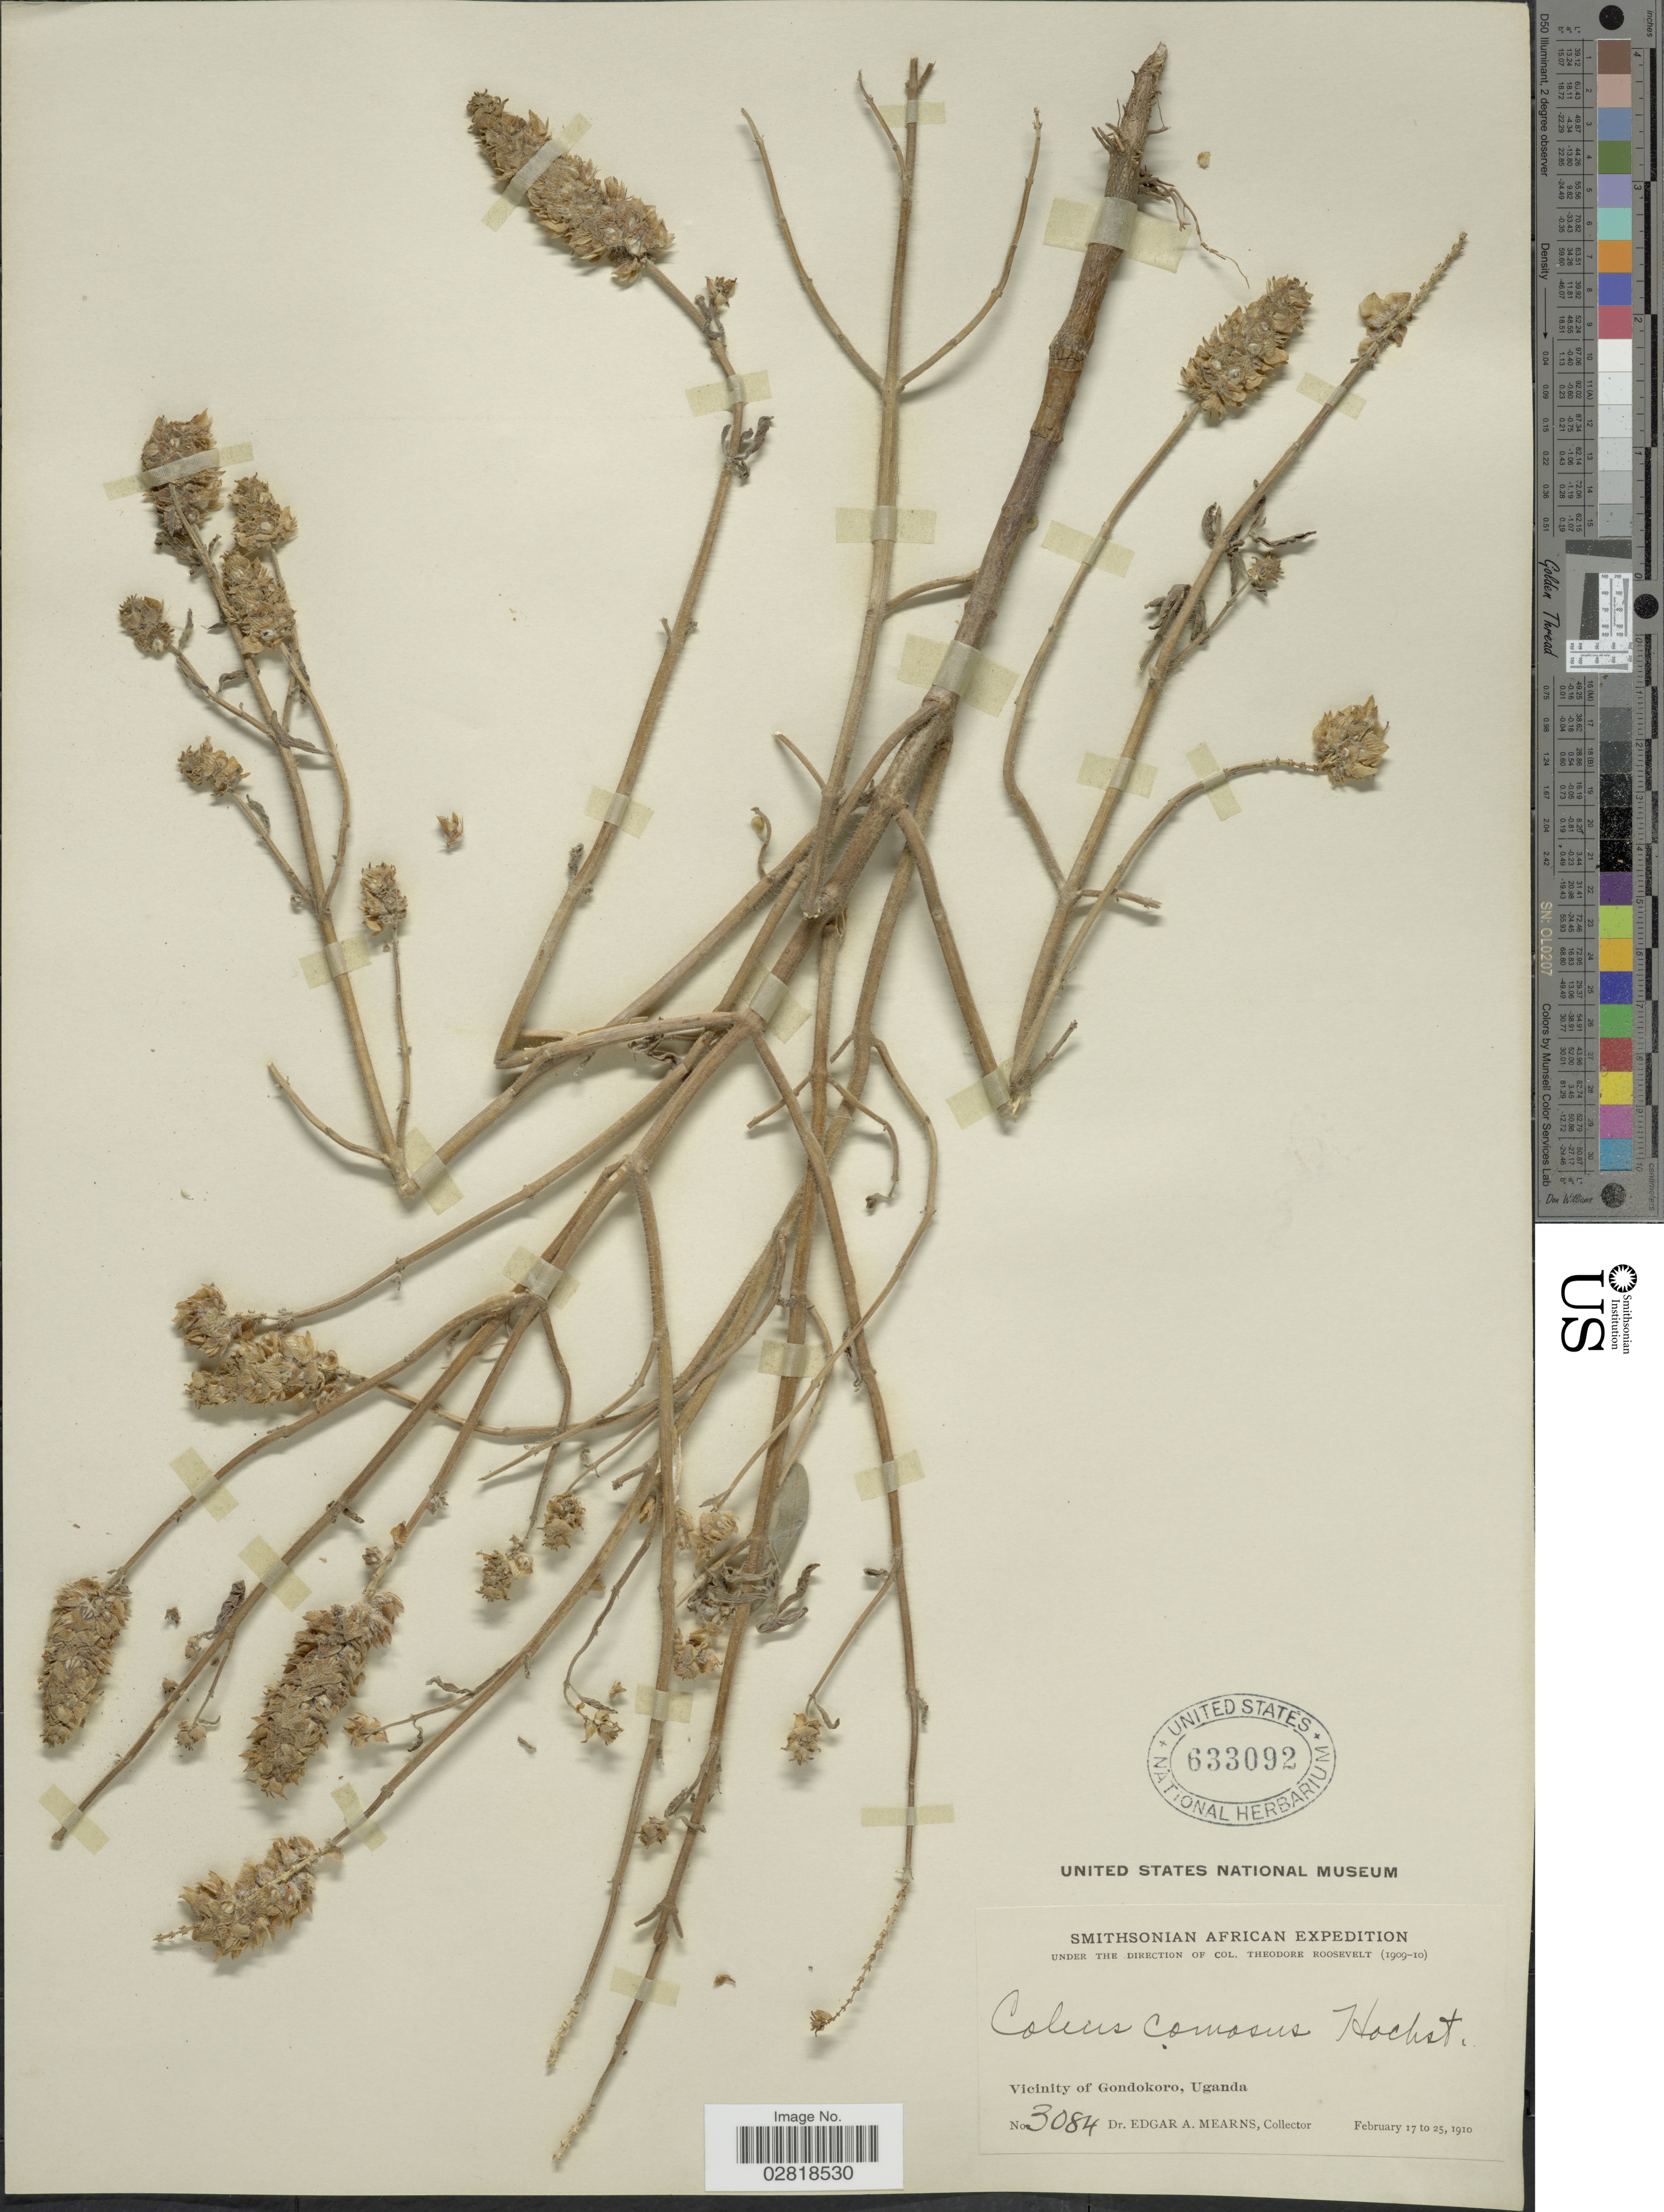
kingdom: Plantae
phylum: Tracheophyta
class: Magnoliopsida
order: Lamiales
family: Lamiaceae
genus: Plectranthus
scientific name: Plectranthus comosus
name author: Sims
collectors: E. A. Mearns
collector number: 3084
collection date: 1910-02-17/1910-02-25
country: Uganda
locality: Vicinity of Gondokoro.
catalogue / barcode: US 633092